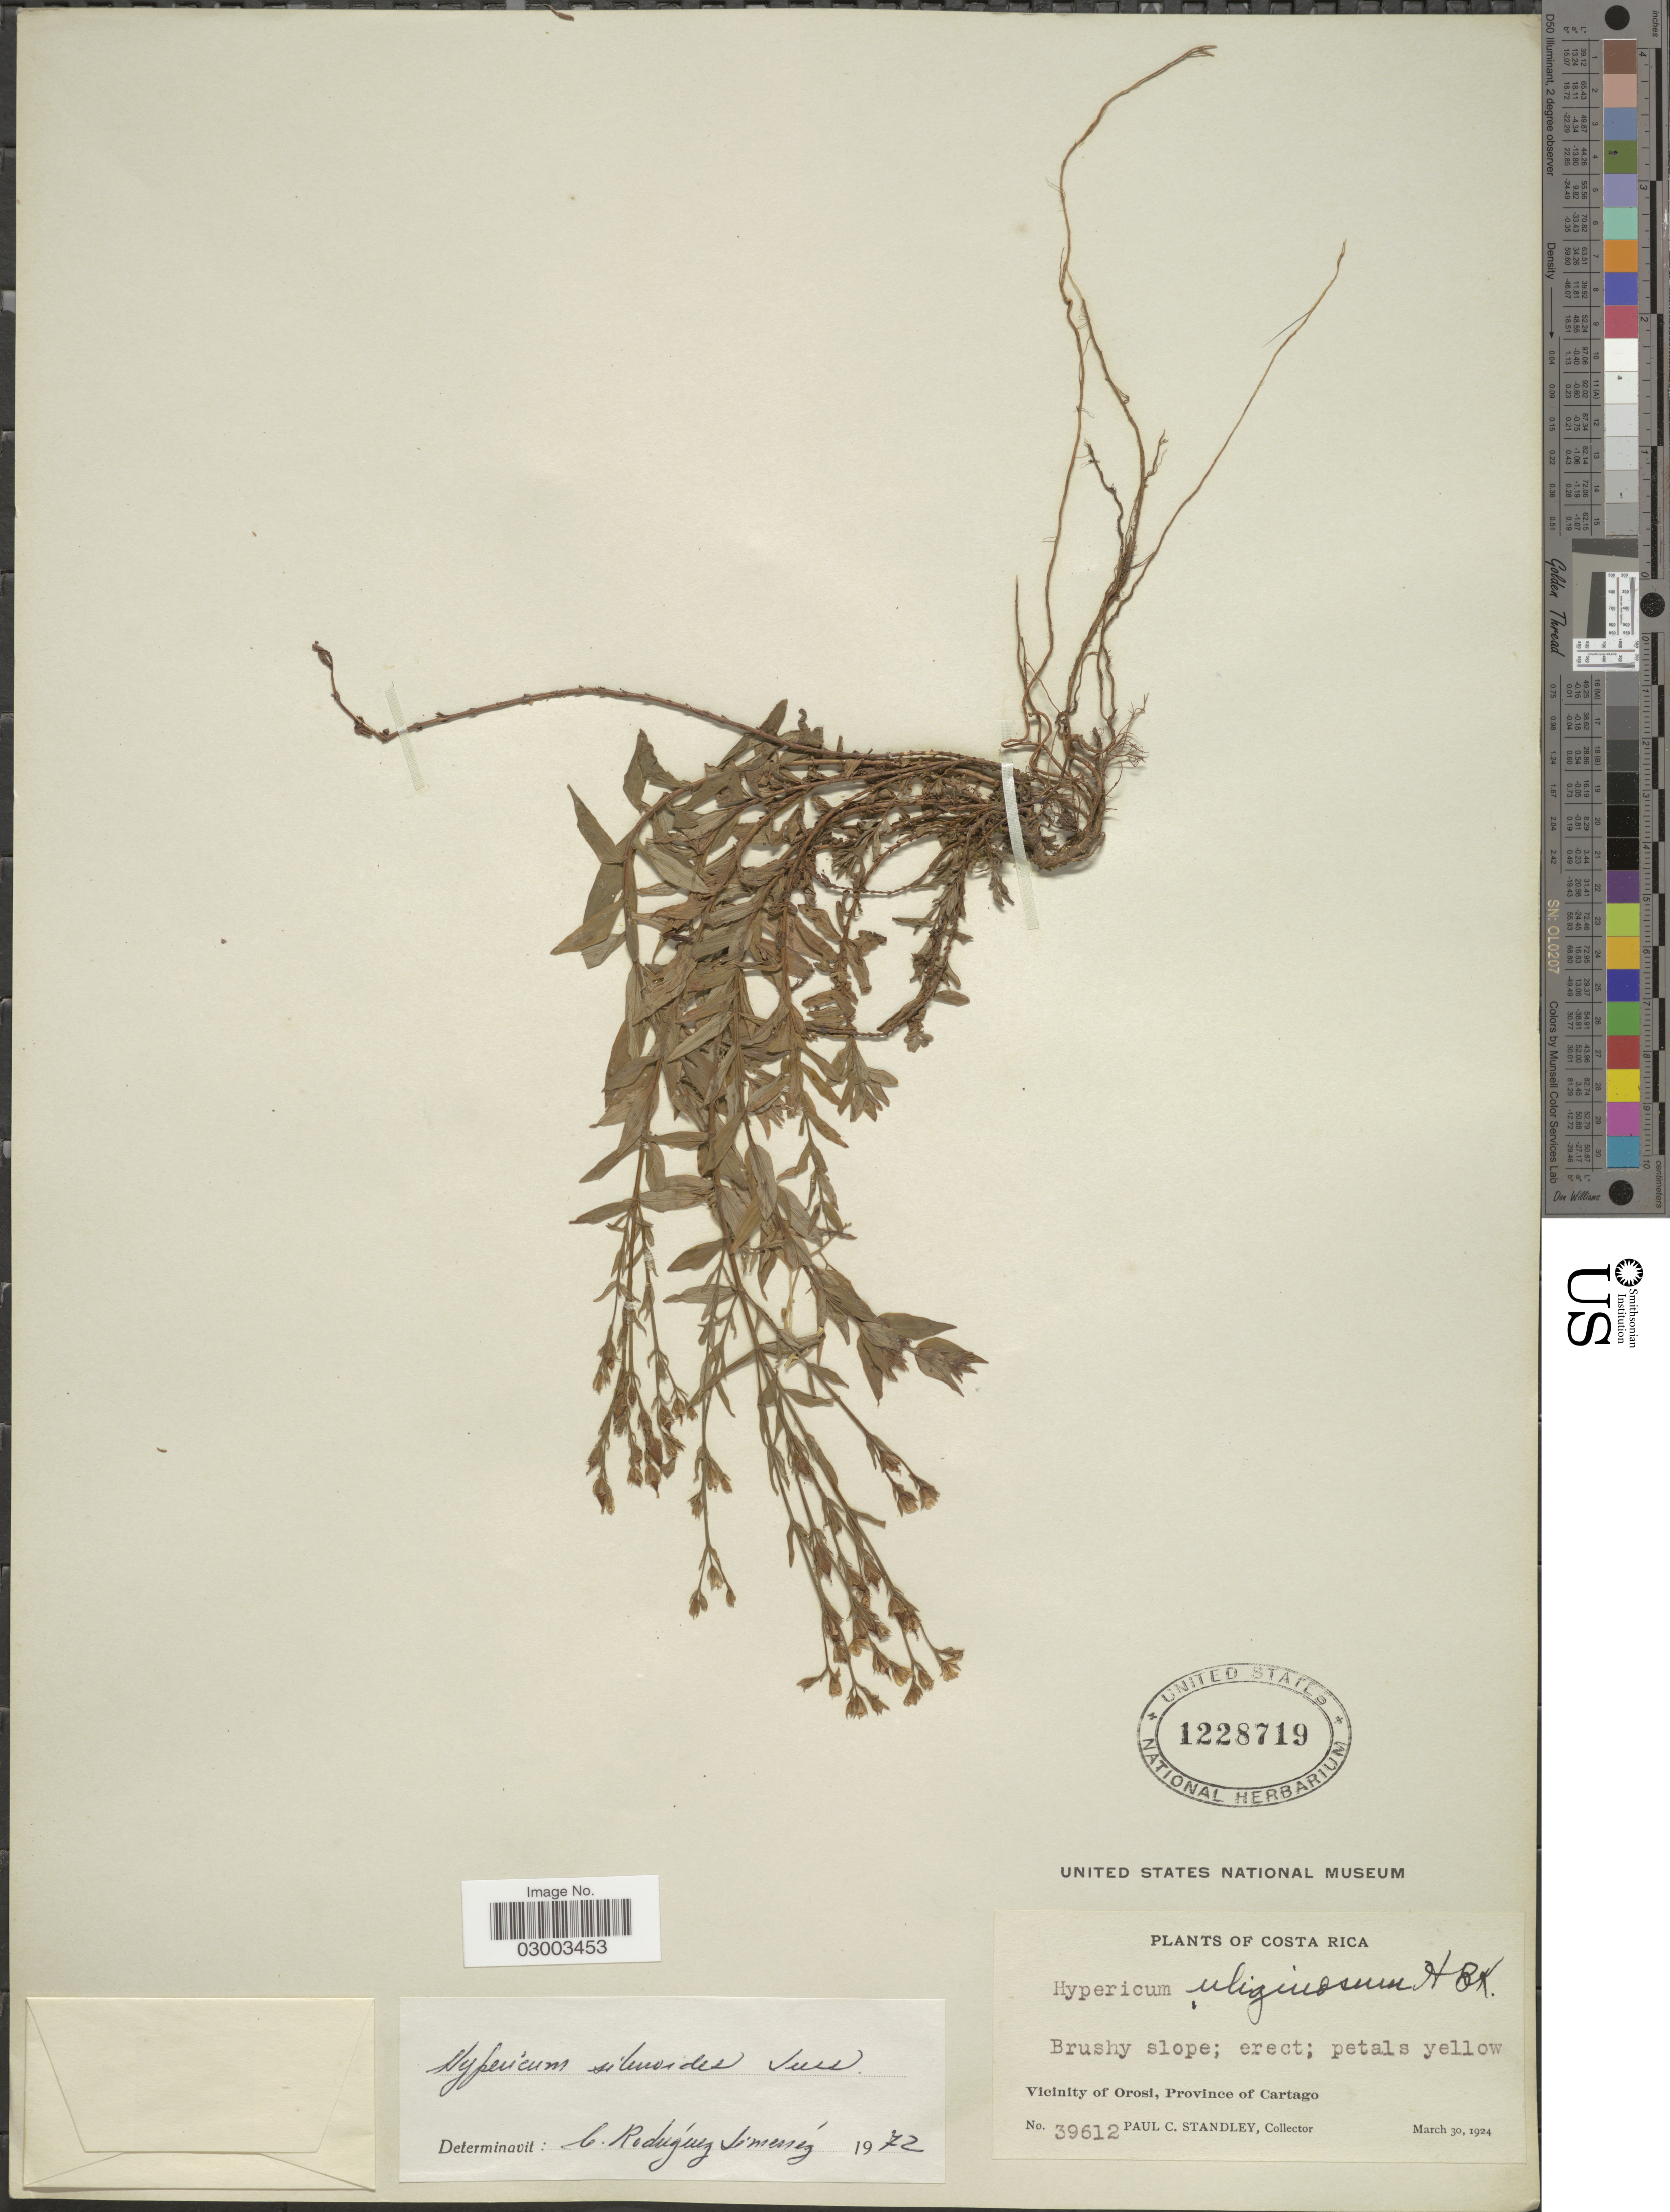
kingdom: Plantae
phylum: Tracheophyta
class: Magnoliopsida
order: Malpighiales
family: Hypericaceae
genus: Hypericum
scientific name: Hypericum silenoides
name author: Juss.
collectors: P. C. Standley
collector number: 39612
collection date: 1924-03-30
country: Costa Rica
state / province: Cartago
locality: Brushy slope; Vicinity of Orosi.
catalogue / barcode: US 1228719